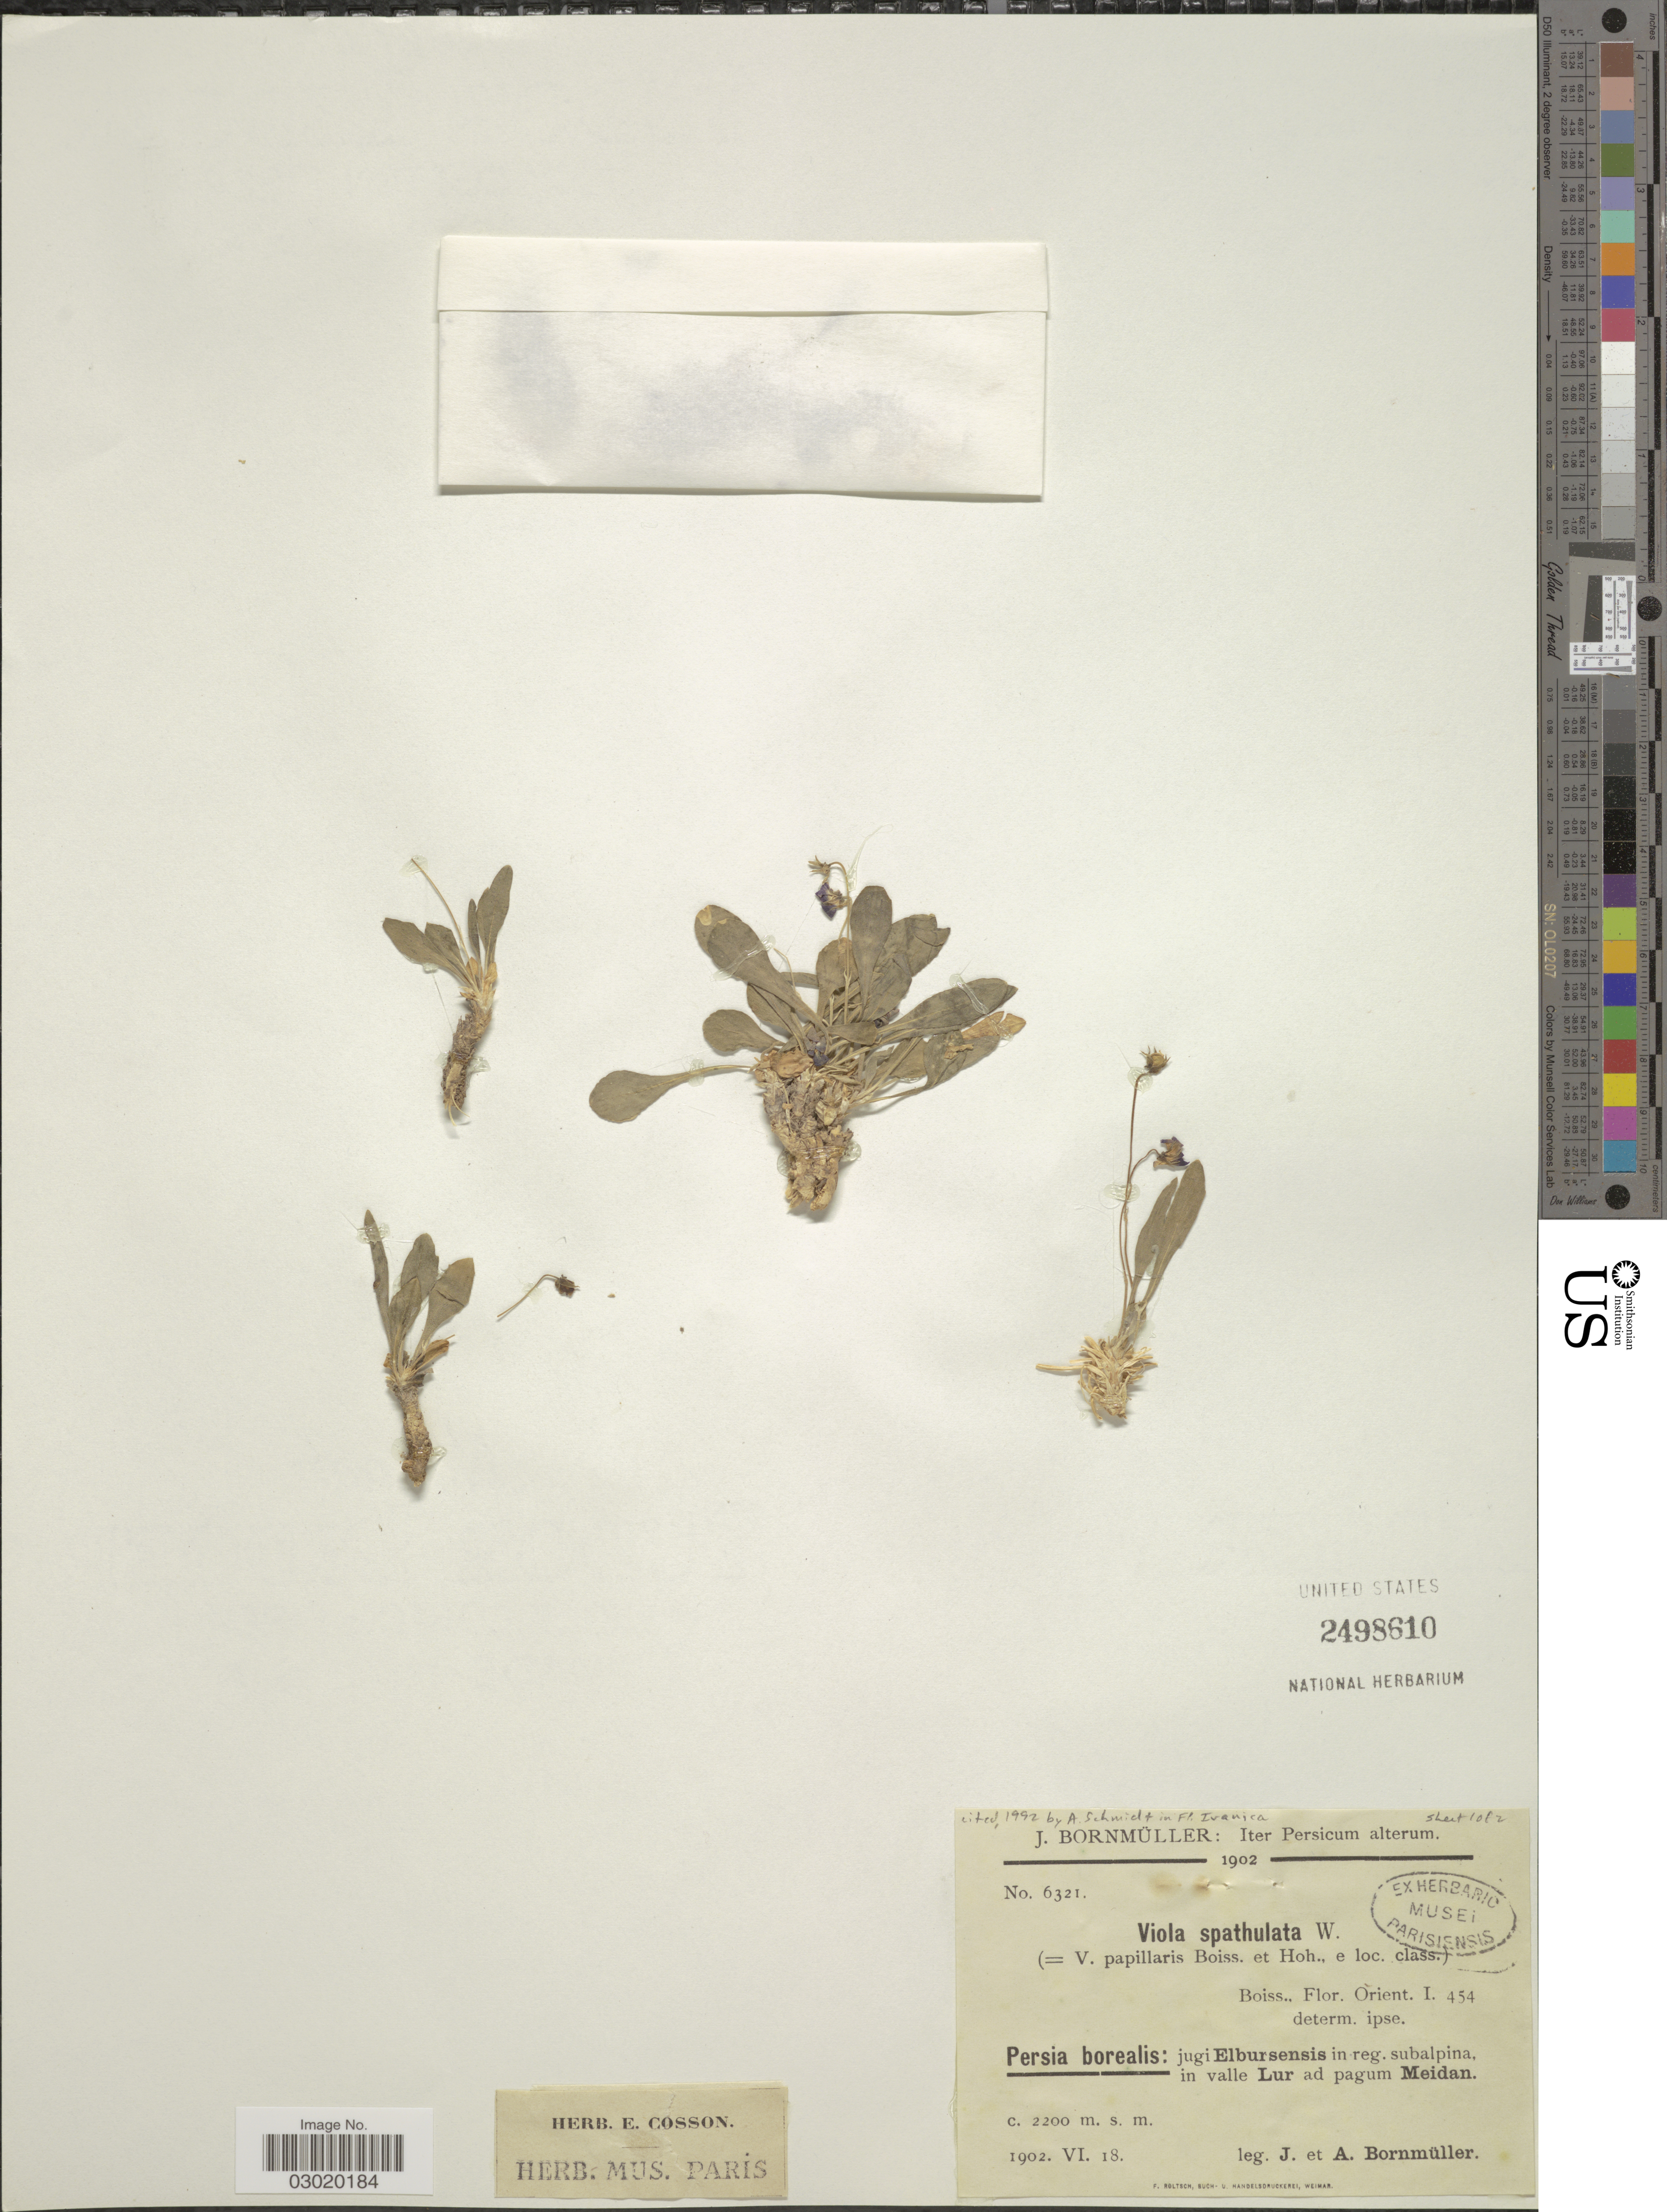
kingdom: Plantae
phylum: Tracheophyta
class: Magnoliopsida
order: Malpighiales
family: Violaceae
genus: Viola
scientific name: Viola spathulata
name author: Willd. ex Schult.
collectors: J. Bornmüller & A. Bornmüller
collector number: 6321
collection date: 1902-06-18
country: Iran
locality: Persia borealis: jugi Elbursensis in reg. subalpina in valle Lur ad pagum Meidan.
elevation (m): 2200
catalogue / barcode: US 2498610